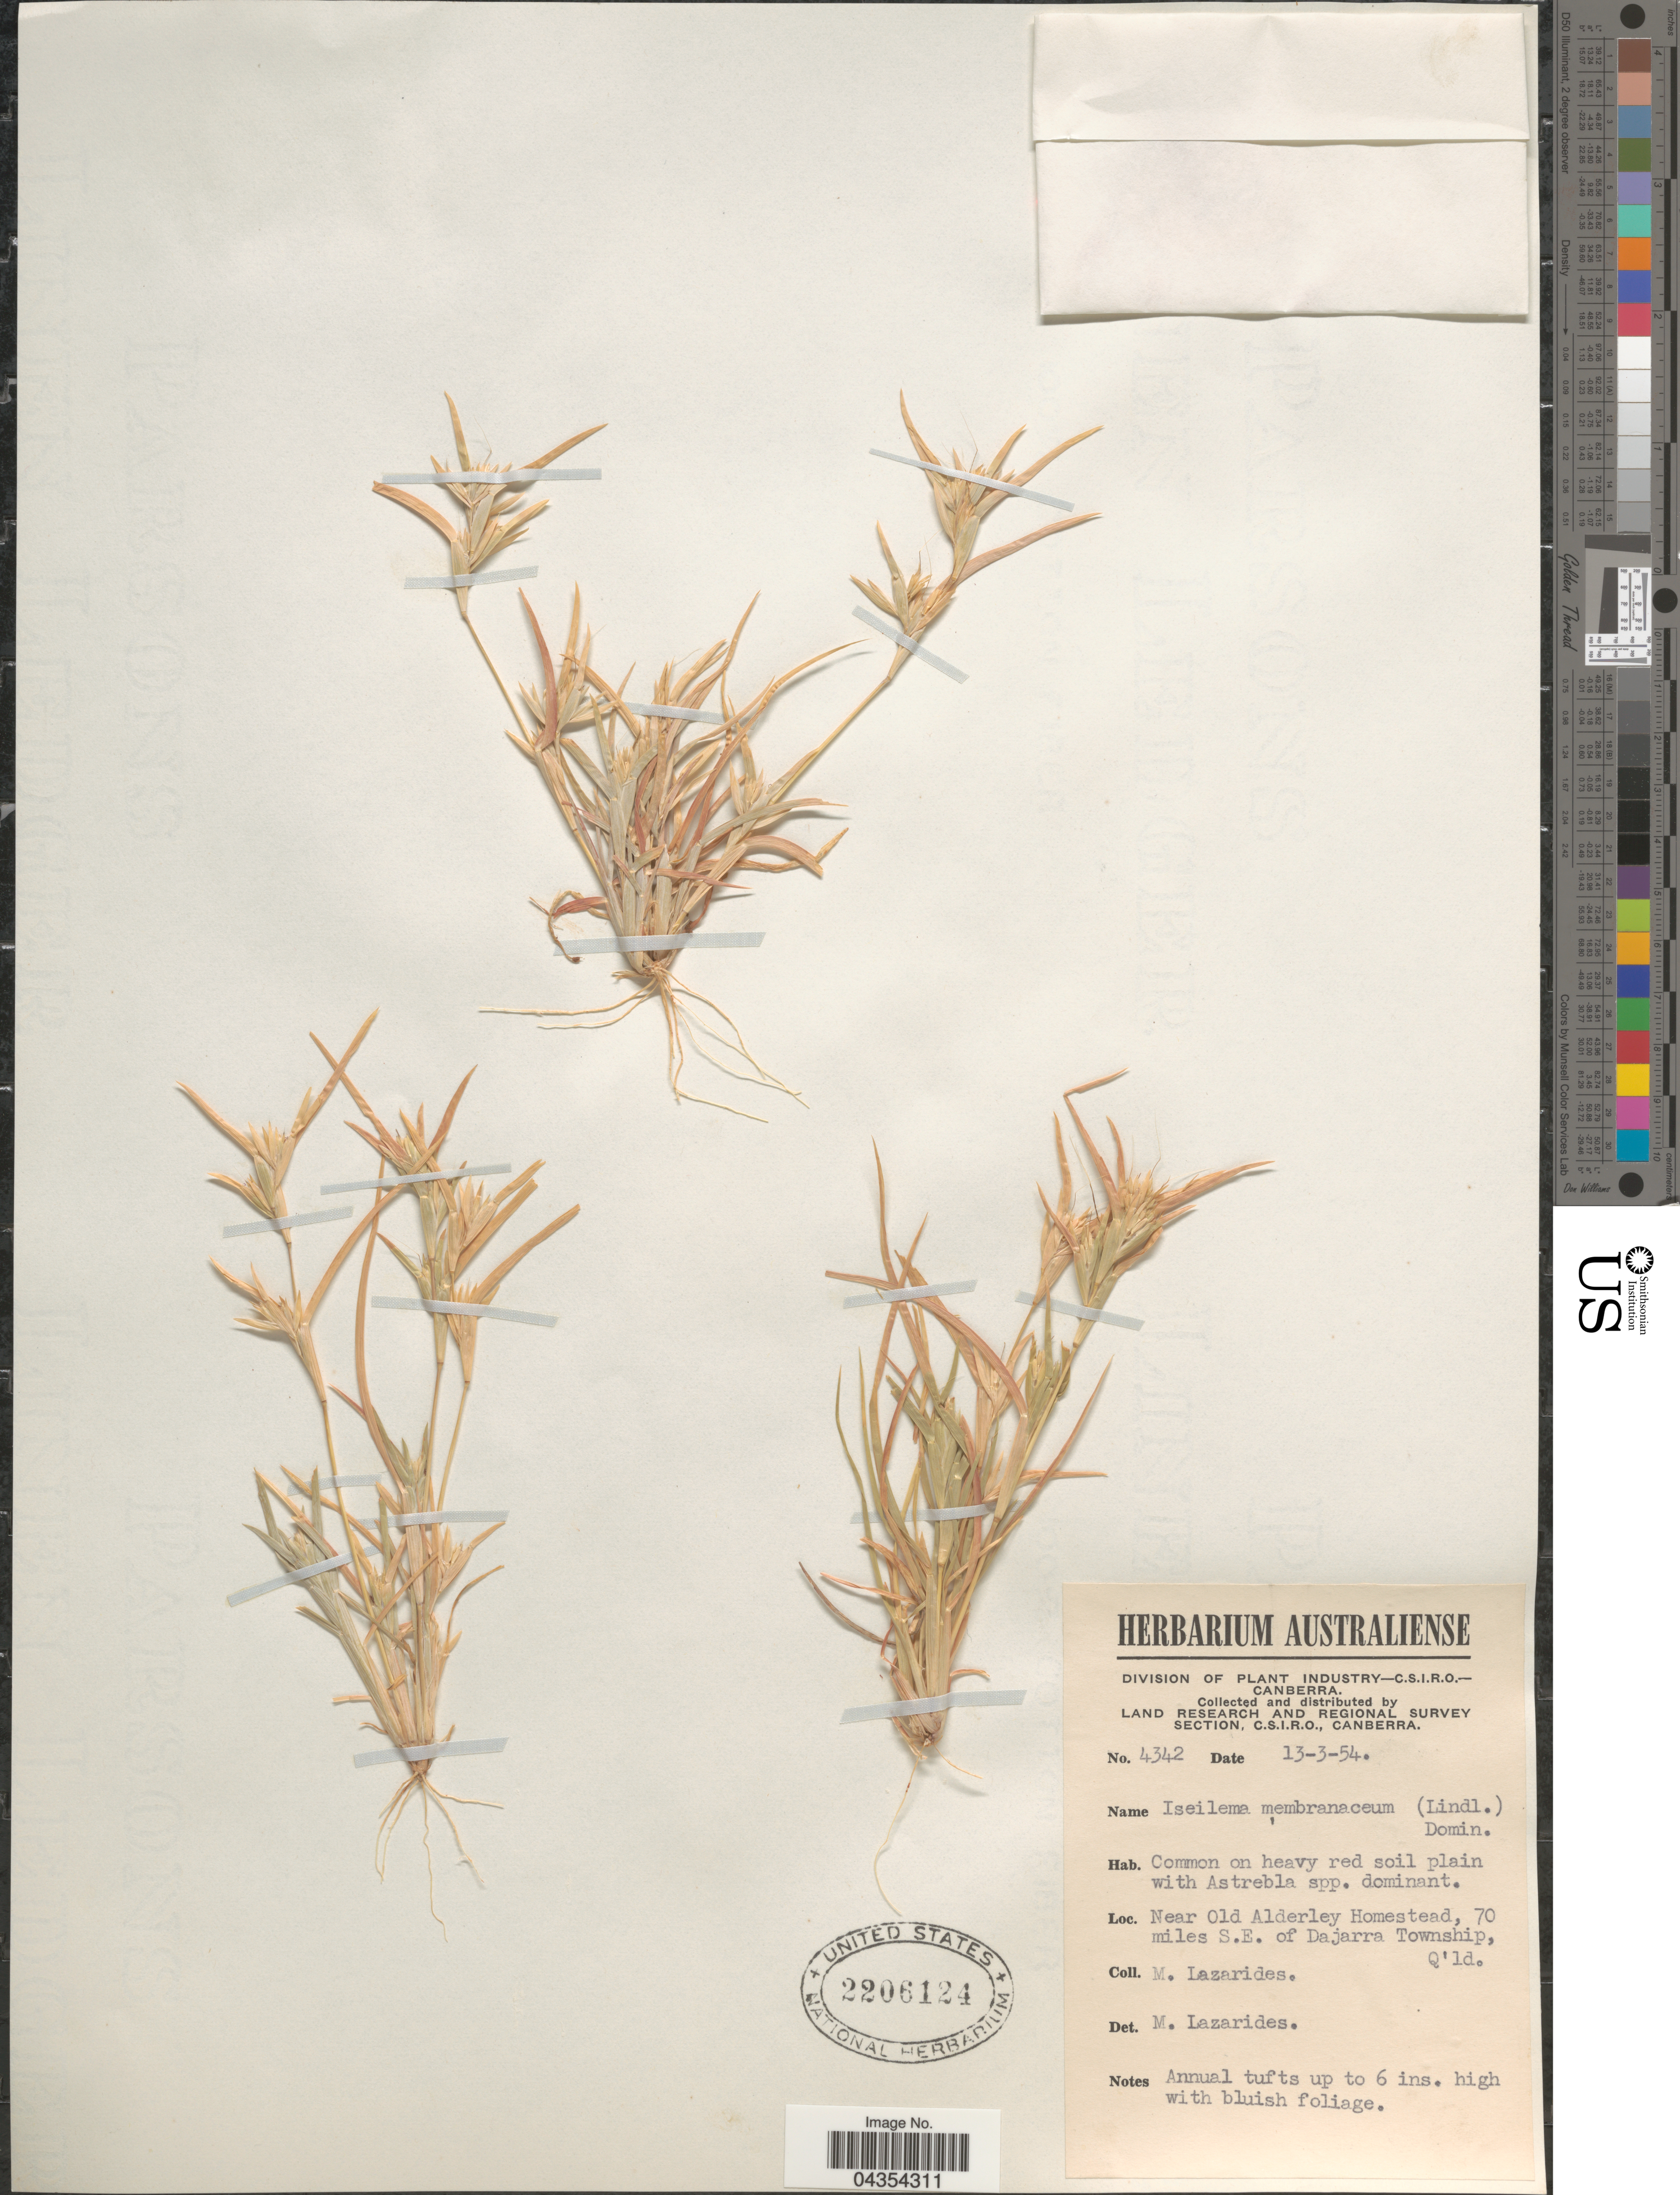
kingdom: Plantae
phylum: Tracheophyta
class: Liliopsida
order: Poales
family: Poaceae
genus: Iseilema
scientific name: Iseilema membranaceum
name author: (Lindl.) Domin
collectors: M. Lazarides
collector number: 4342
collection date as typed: Transcribed d/m/y: 13/3/54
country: Australia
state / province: Queensland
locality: Land Research and Regional Survey Section. Near Old Alderley Homestead, 70 miles S.E. of Dajarra Township, Q'ld.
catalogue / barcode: US 2206124